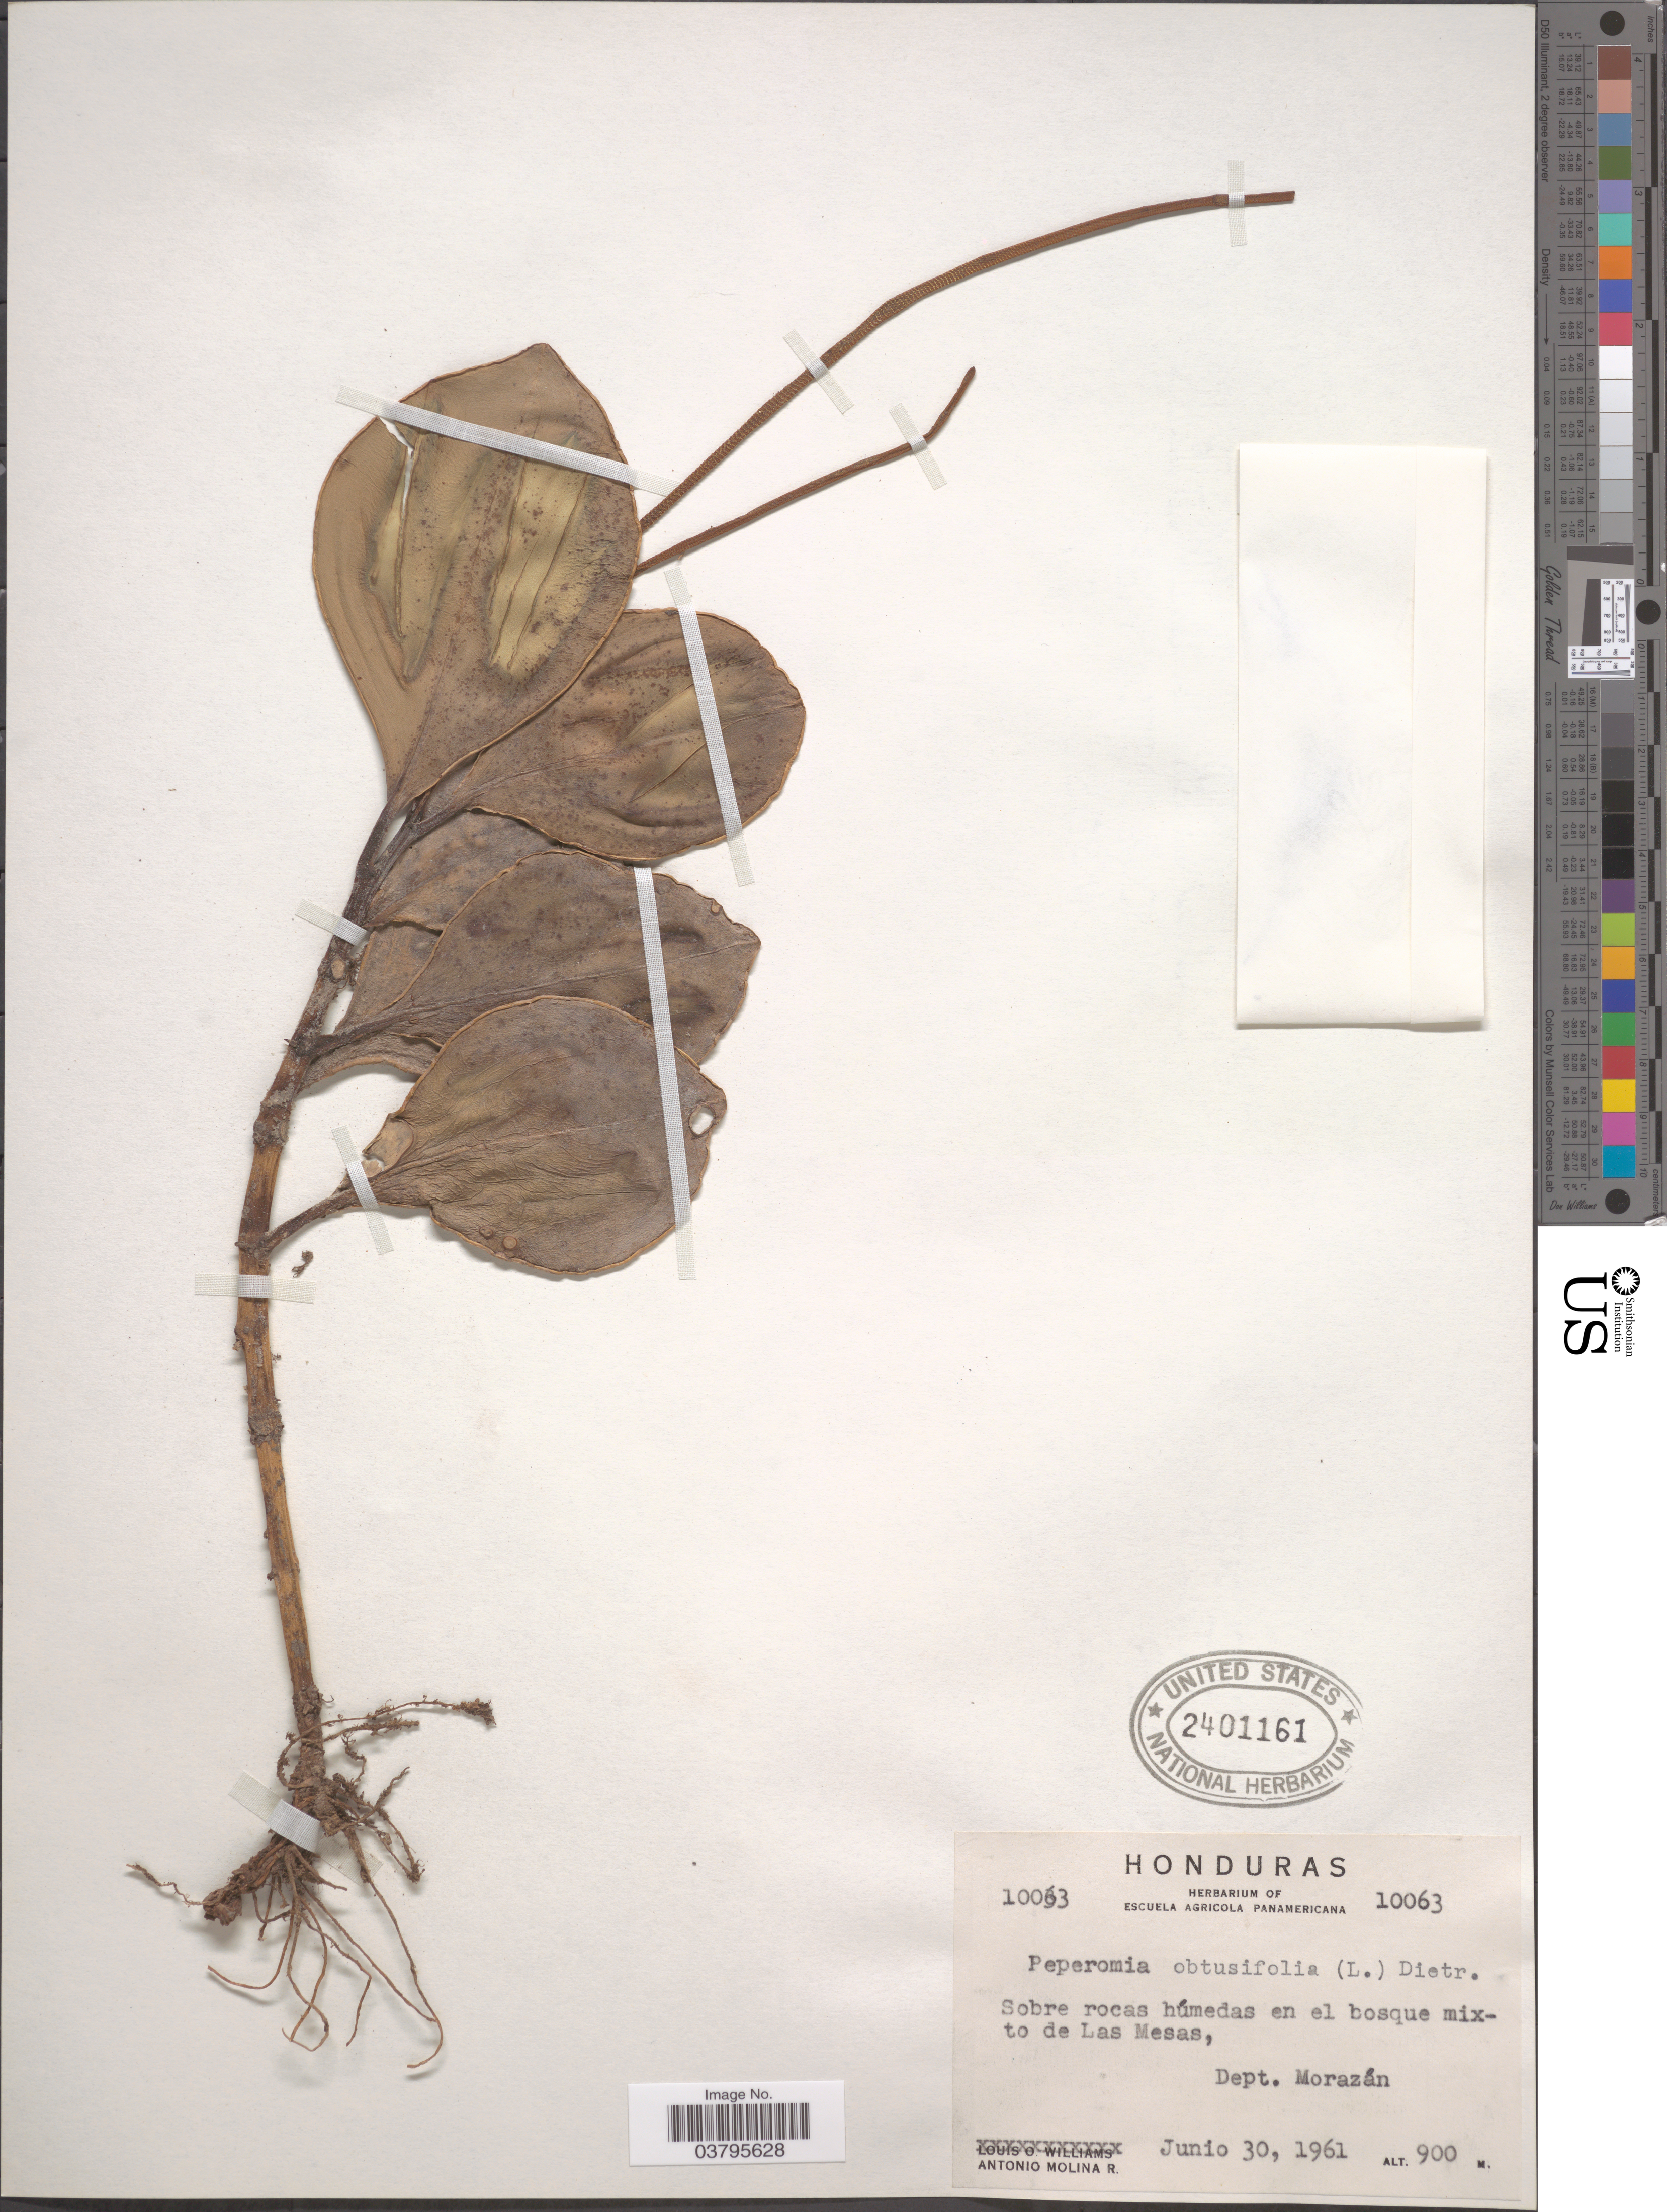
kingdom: Plantae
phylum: Tracheophyta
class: Magnoliopsida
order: Piperales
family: Piperaceae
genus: Peperomia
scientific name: Peperomia obtusifolia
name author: (L.) A. Dietr.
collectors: A. Molina R.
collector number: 10063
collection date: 1961-06-30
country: Honduras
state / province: Fco. Morazán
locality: En el bosque mixto de Las Mesas, Dept. Morazán.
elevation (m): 900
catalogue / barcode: US 2401161